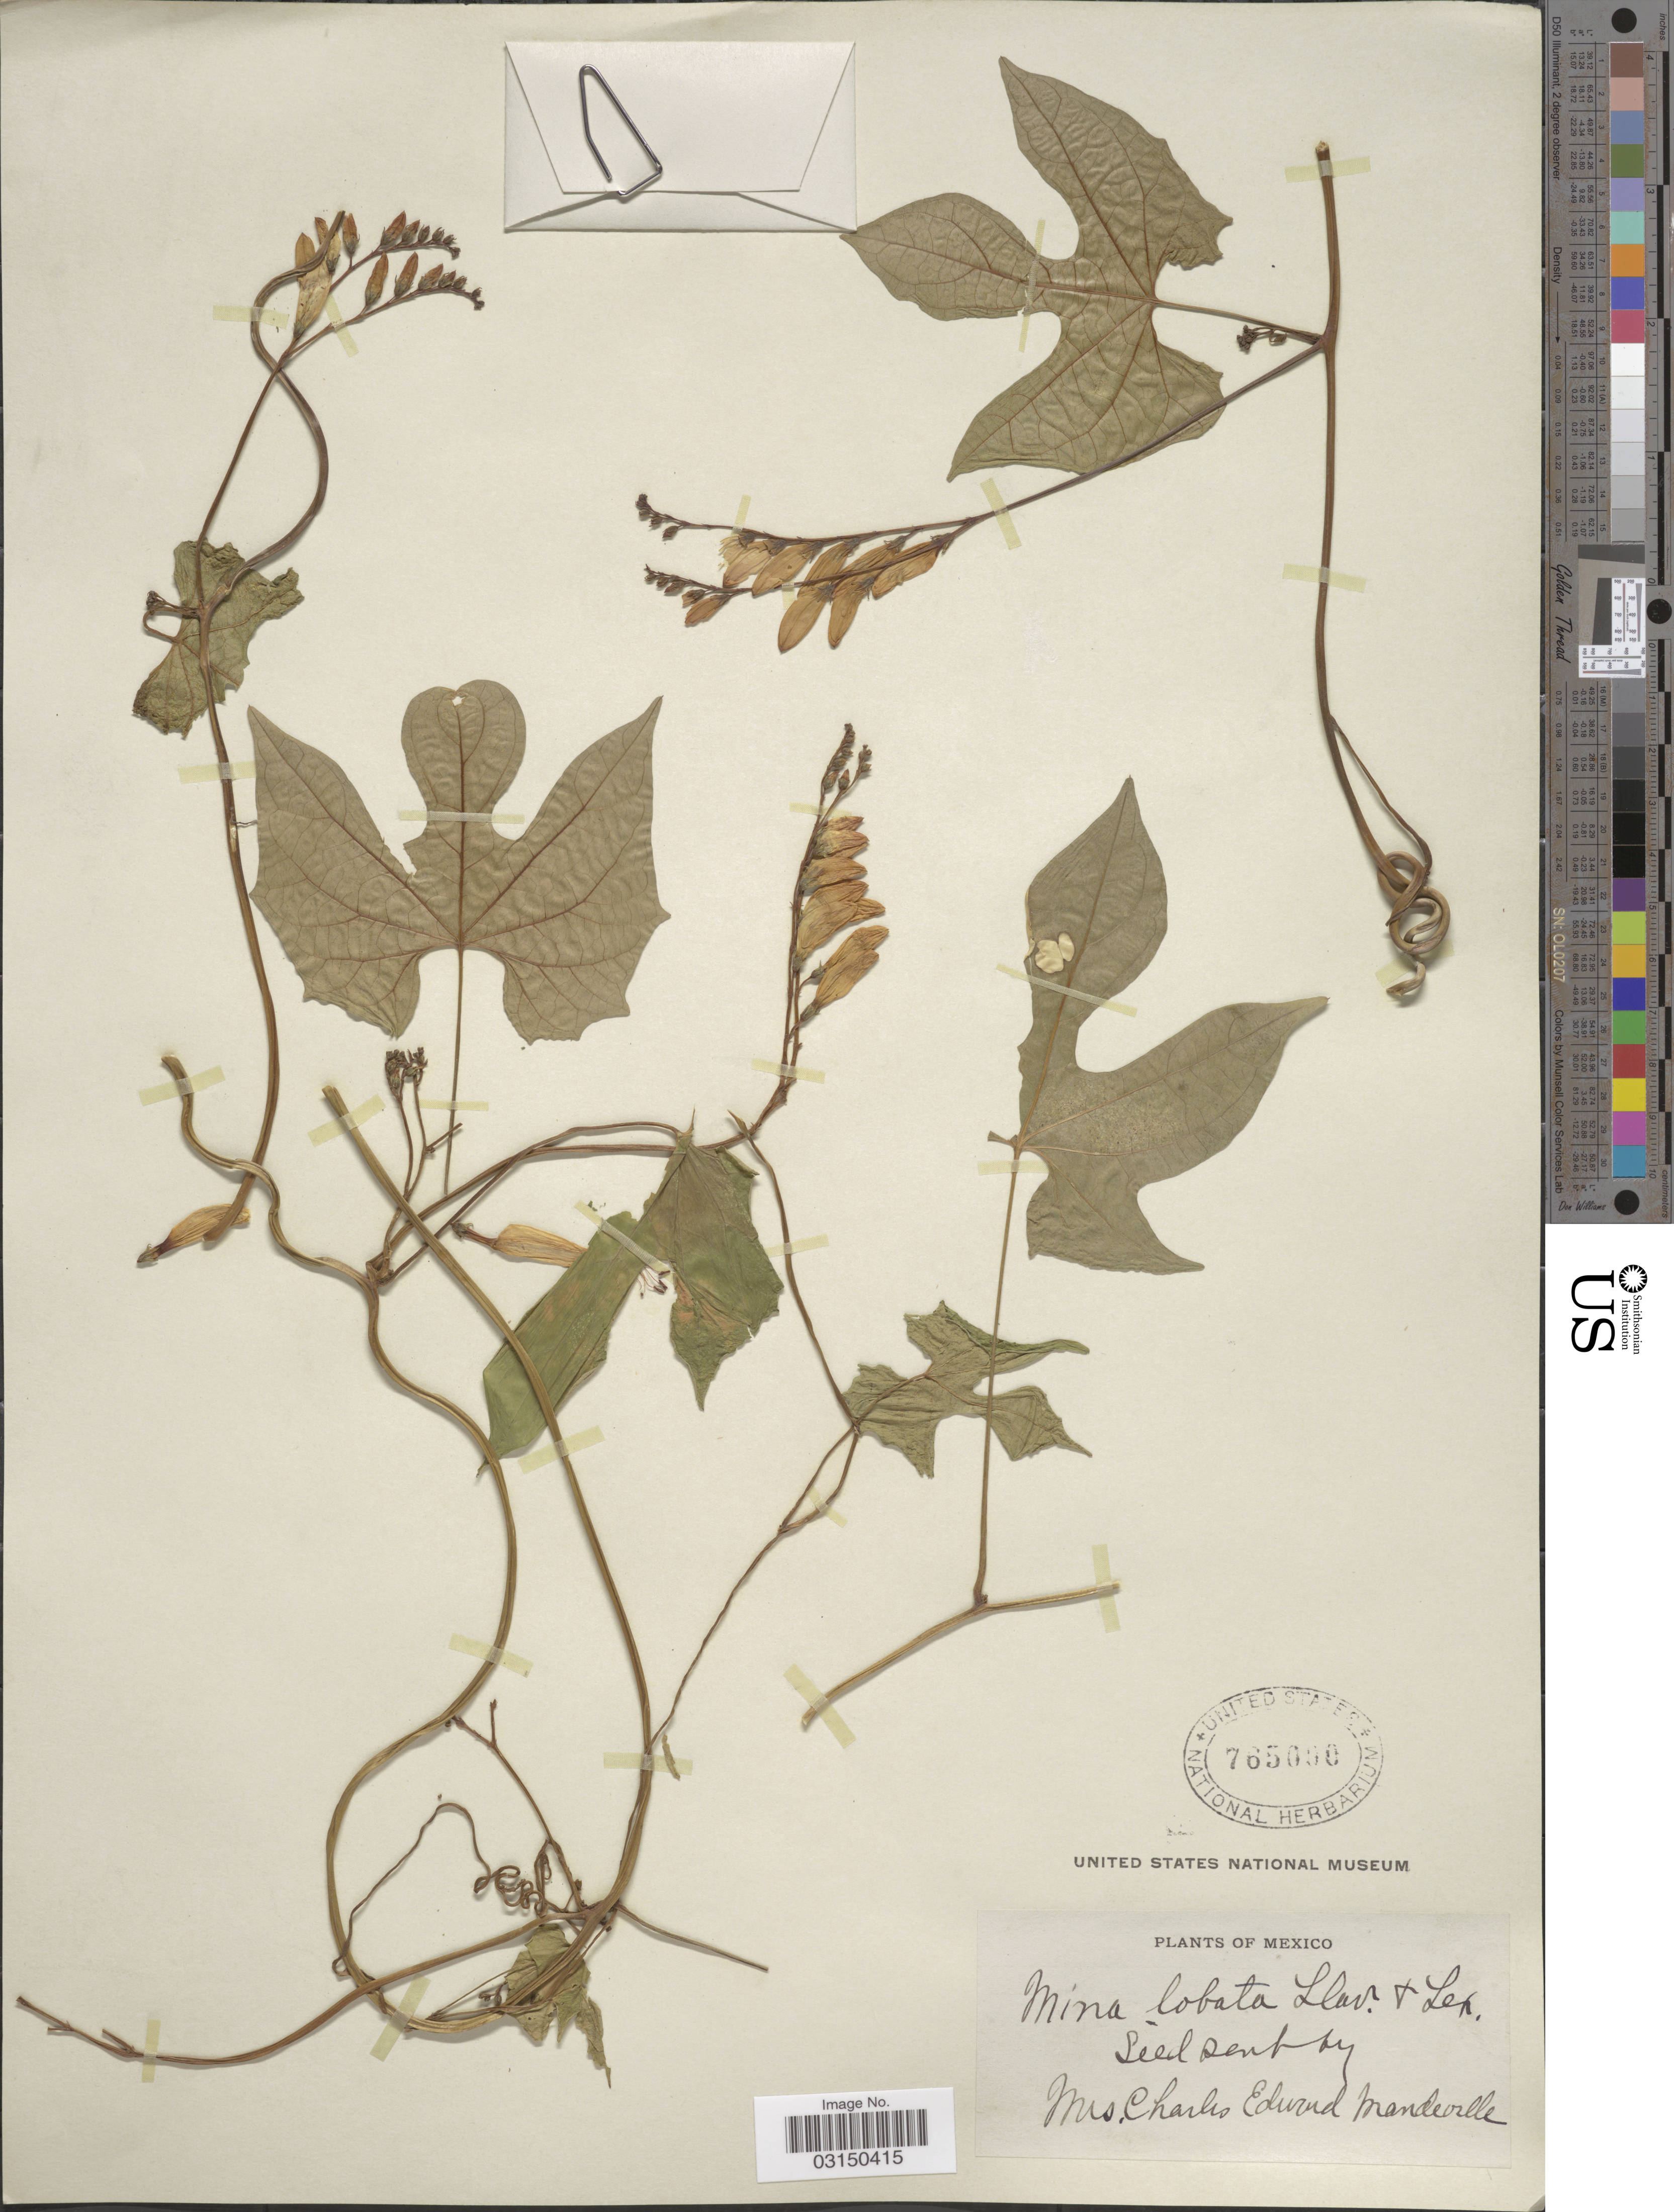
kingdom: Plantae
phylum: Tracheophyta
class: Magnoliopsida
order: Solanales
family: Convolvulaceae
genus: Ipomoea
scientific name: Ipomoea lobata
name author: (Cerv.) Thell.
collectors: C. Mandeville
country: Mexico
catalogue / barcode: US 765000